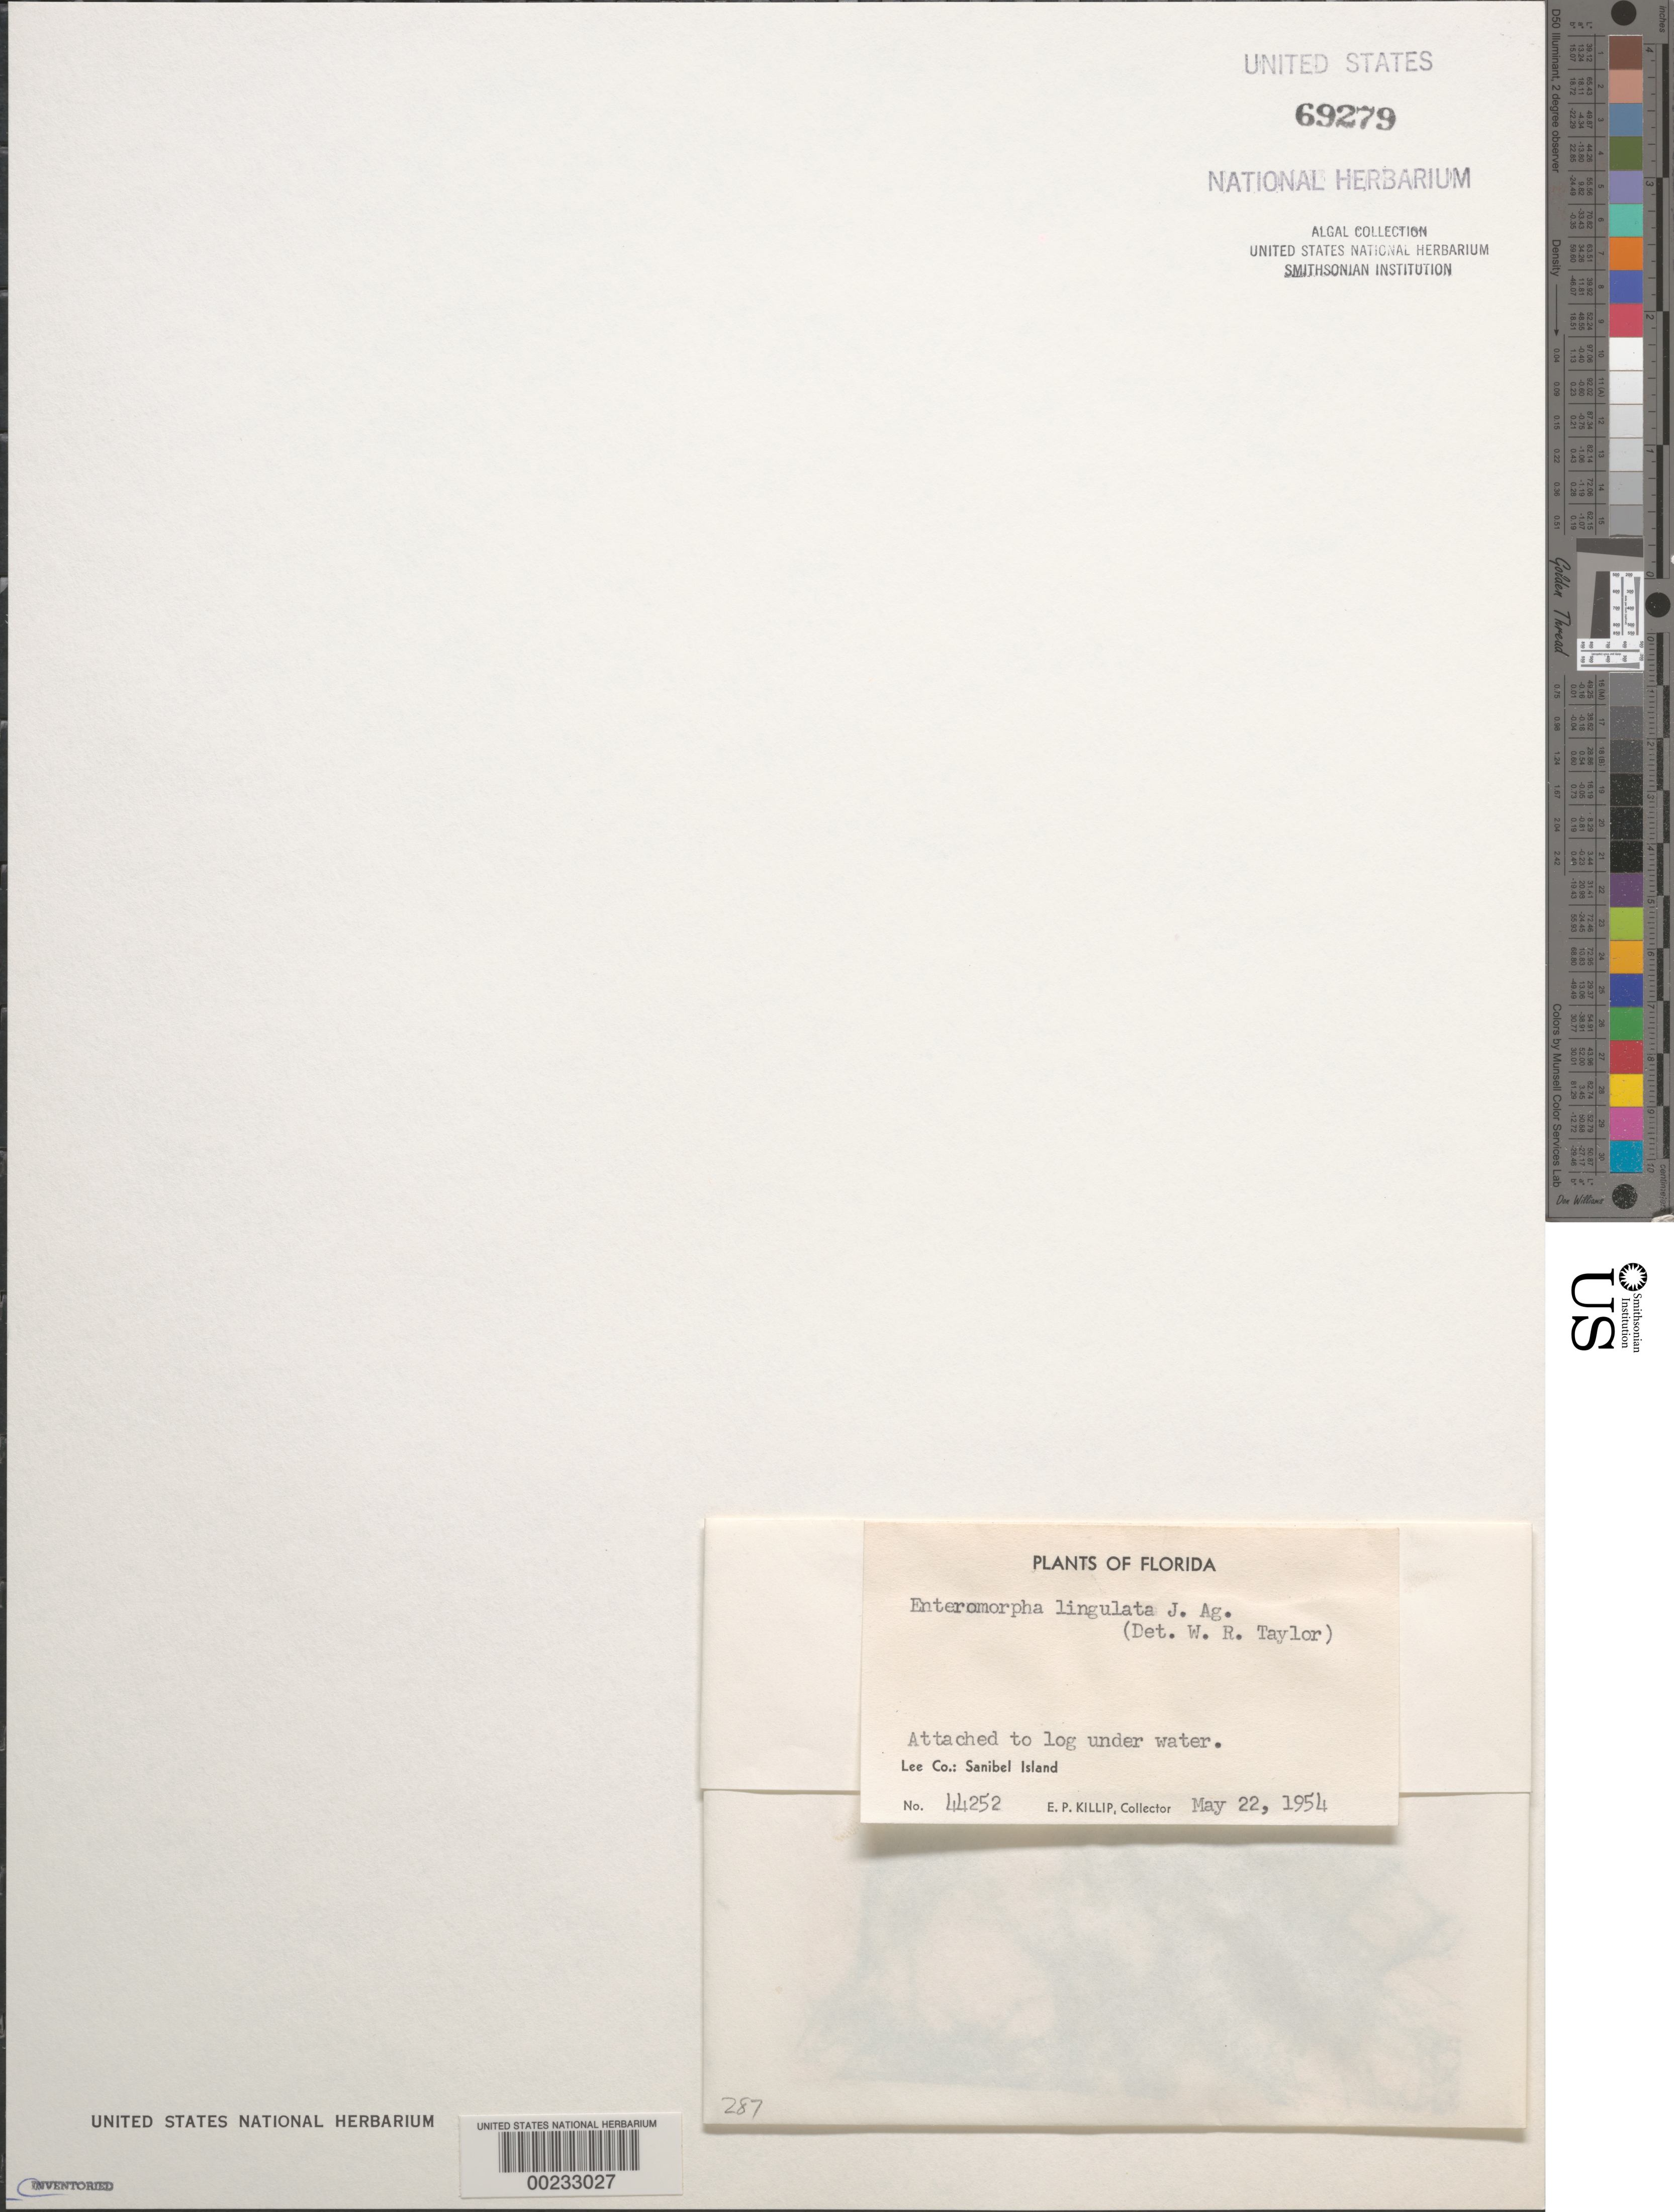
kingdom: Plantae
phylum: Chlorophyta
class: Ulvophyceae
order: Ulvales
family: Ulvaceae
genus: Ulva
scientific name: Ulva flexuosa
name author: Wulfen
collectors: E. P. Killip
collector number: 44252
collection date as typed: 22 May 1954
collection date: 1954-05-22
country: United States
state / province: Florida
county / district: Lee County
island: Sanibel Island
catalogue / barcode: US 69279